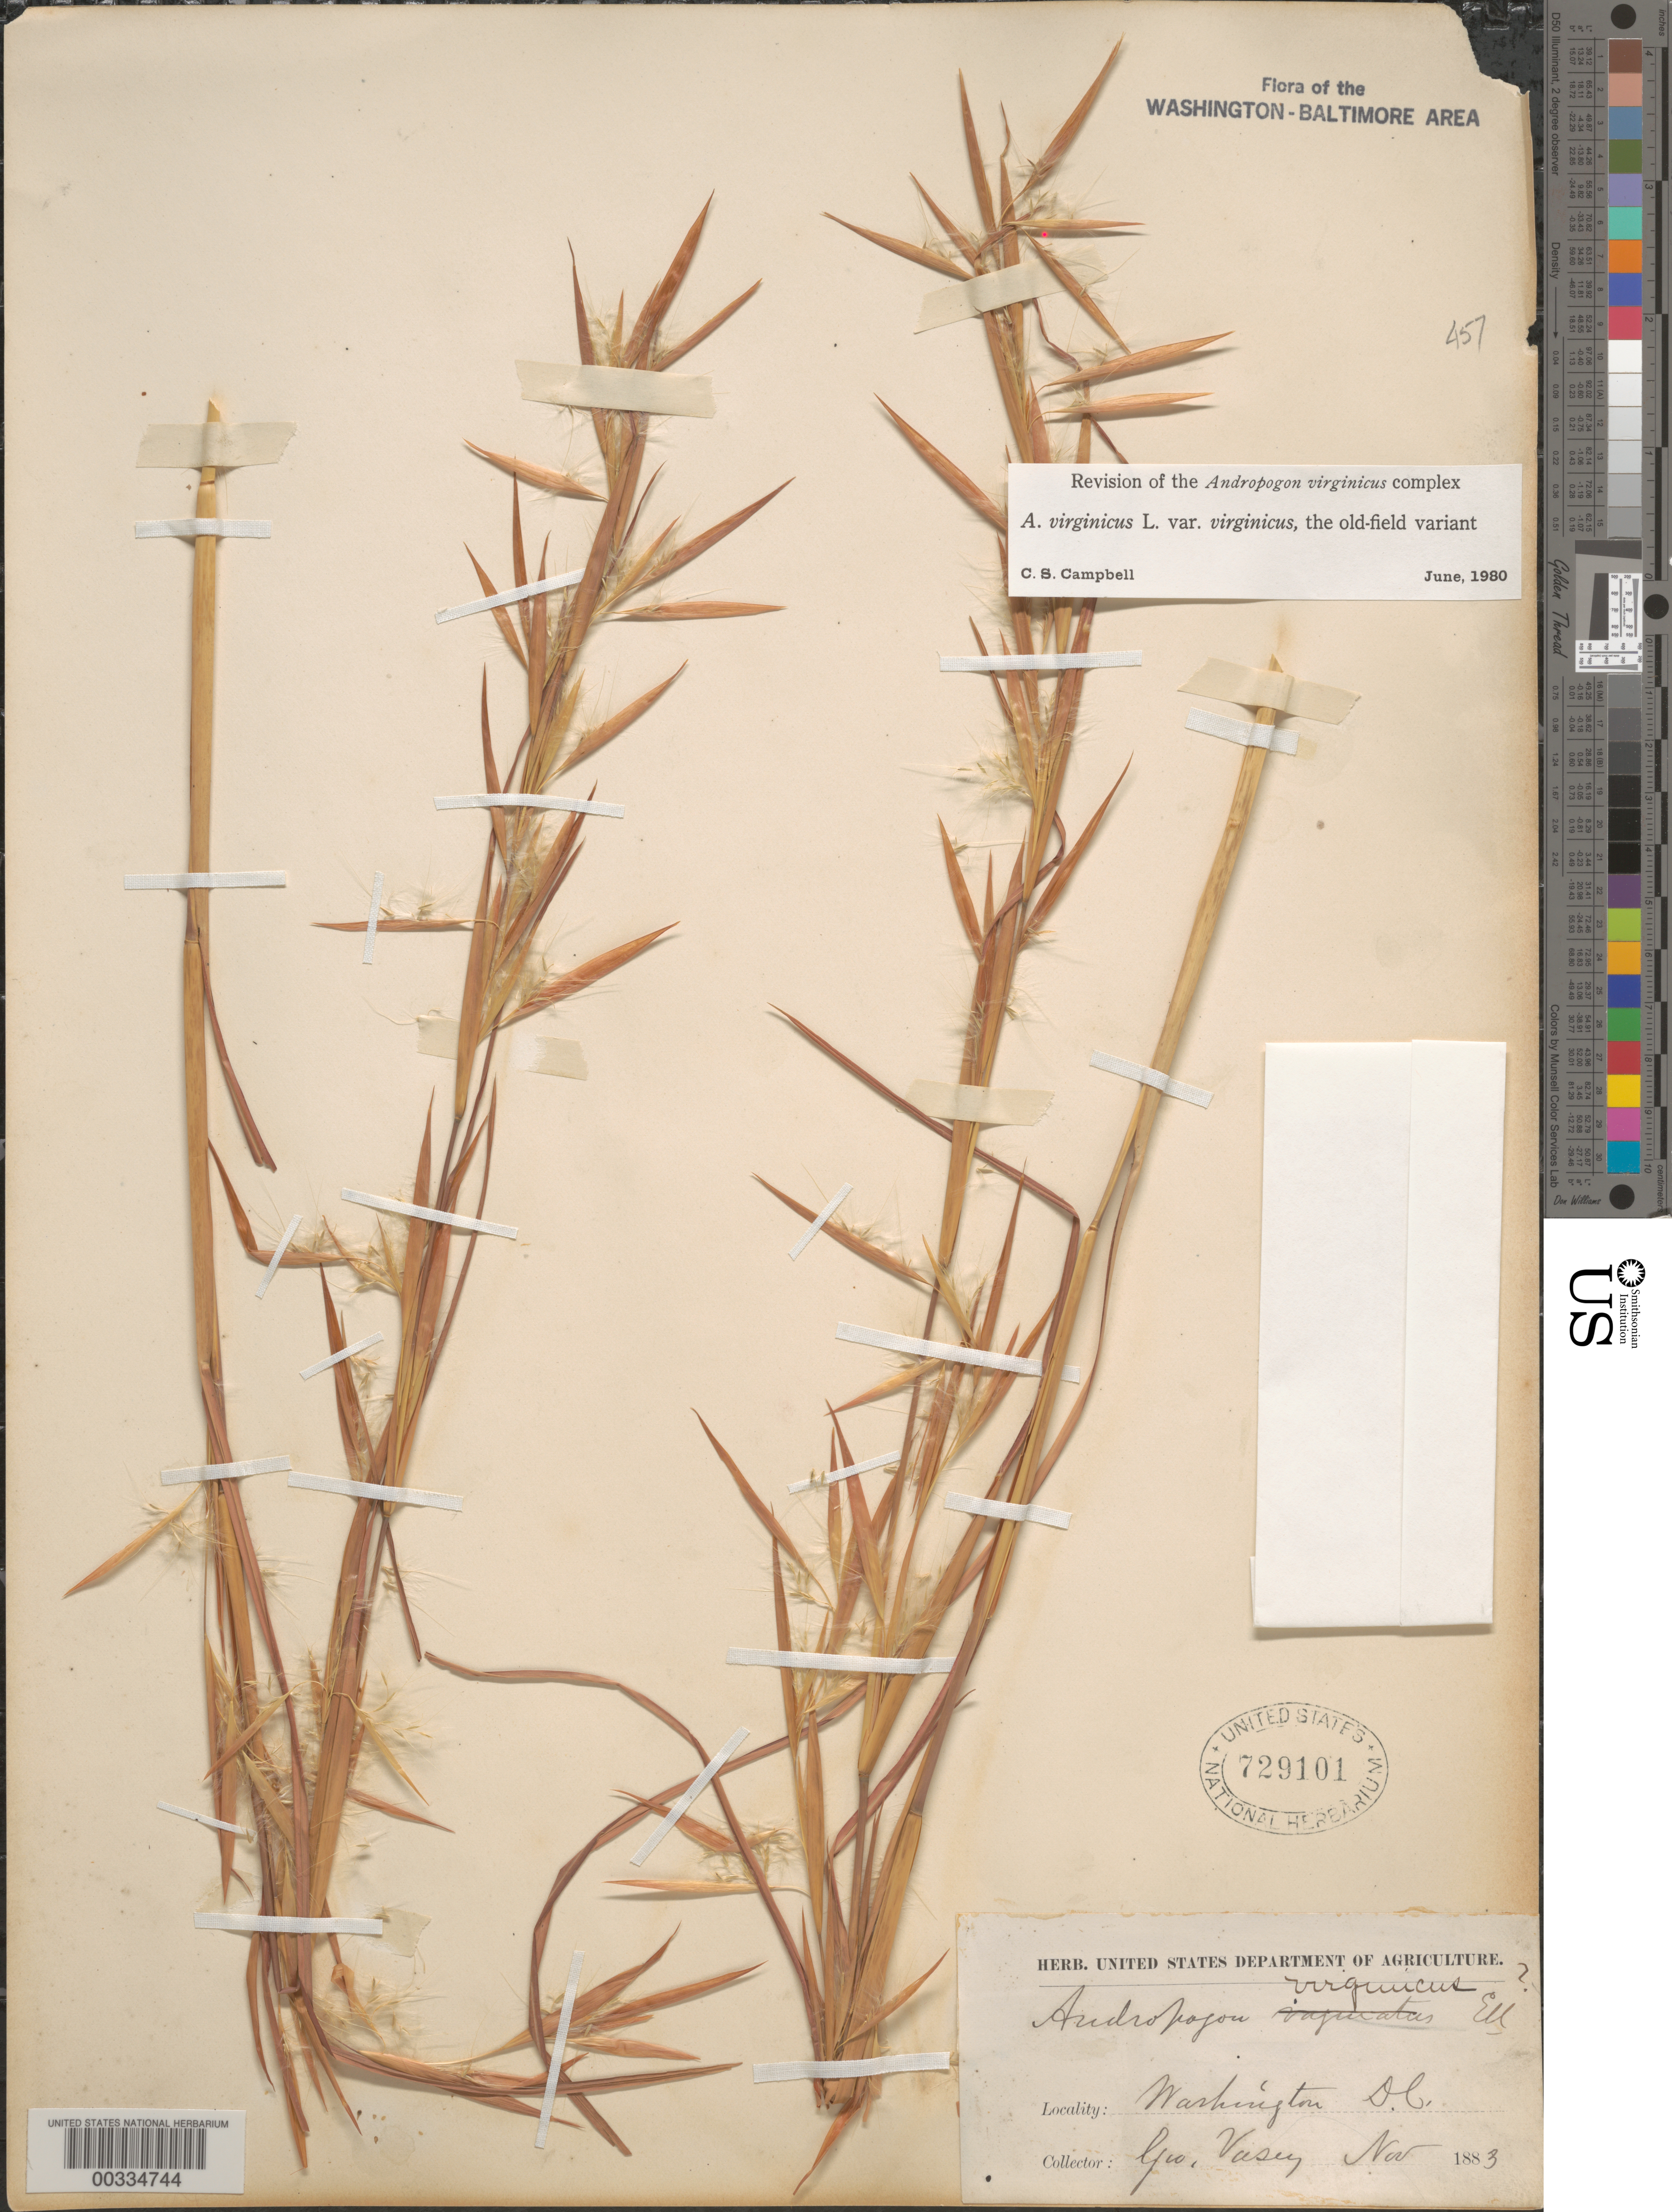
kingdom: Plantae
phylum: Tracheophyta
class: Liliopsida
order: Poales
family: Poaceae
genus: Andropogon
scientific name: Andropogon virginicus var. virginicus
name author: L.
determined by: Campbell, C. S.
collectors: G. Vasey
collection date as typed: Nov 1883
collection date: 1883-11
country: United States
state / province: District of Columbia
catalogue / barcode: US 729101